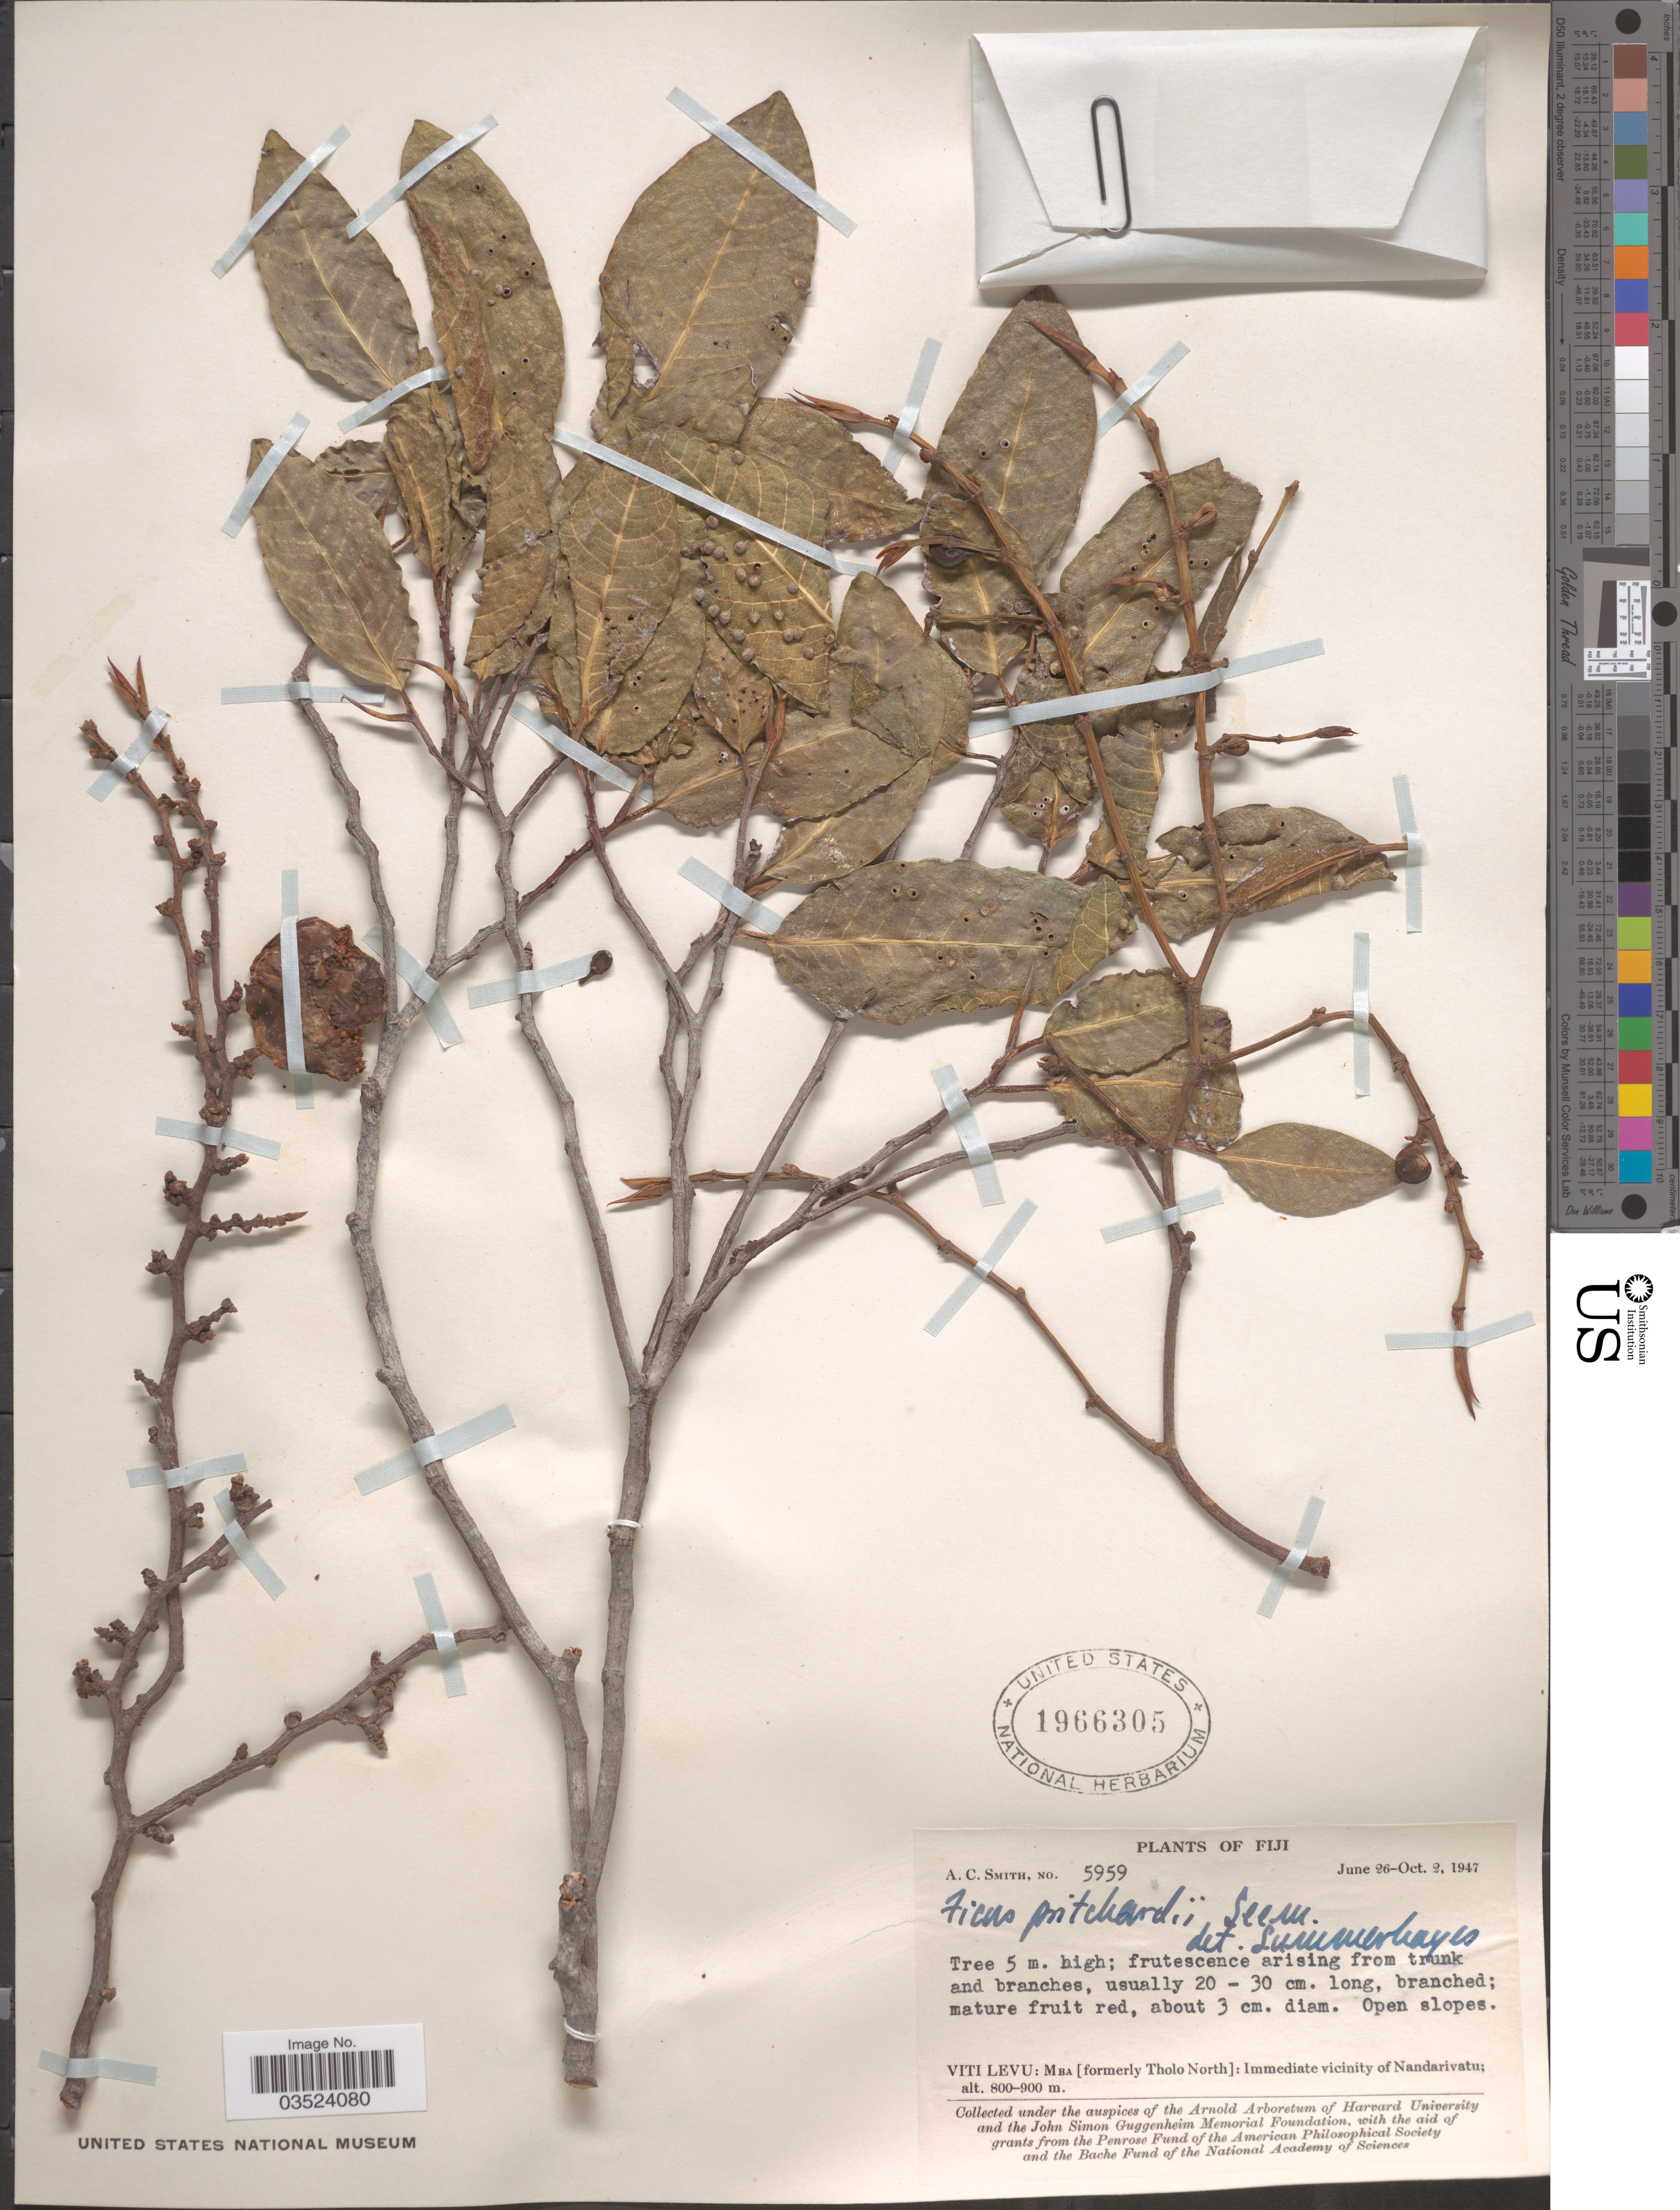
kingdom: Plantae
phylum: Tracheophyta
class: Magnoliopsida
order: Rosales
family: Moraceae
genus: Ficus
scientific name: Ficus pritchardii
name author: Seem.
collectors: A. C. Smith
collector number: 5959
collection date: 1947-06-26/1947-10-02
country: Fiji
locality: Viti Levu: Mba [formerly Tholo North]: Immediate vicinity of Nandarivatu.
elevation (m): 800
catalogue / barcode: US 1966305